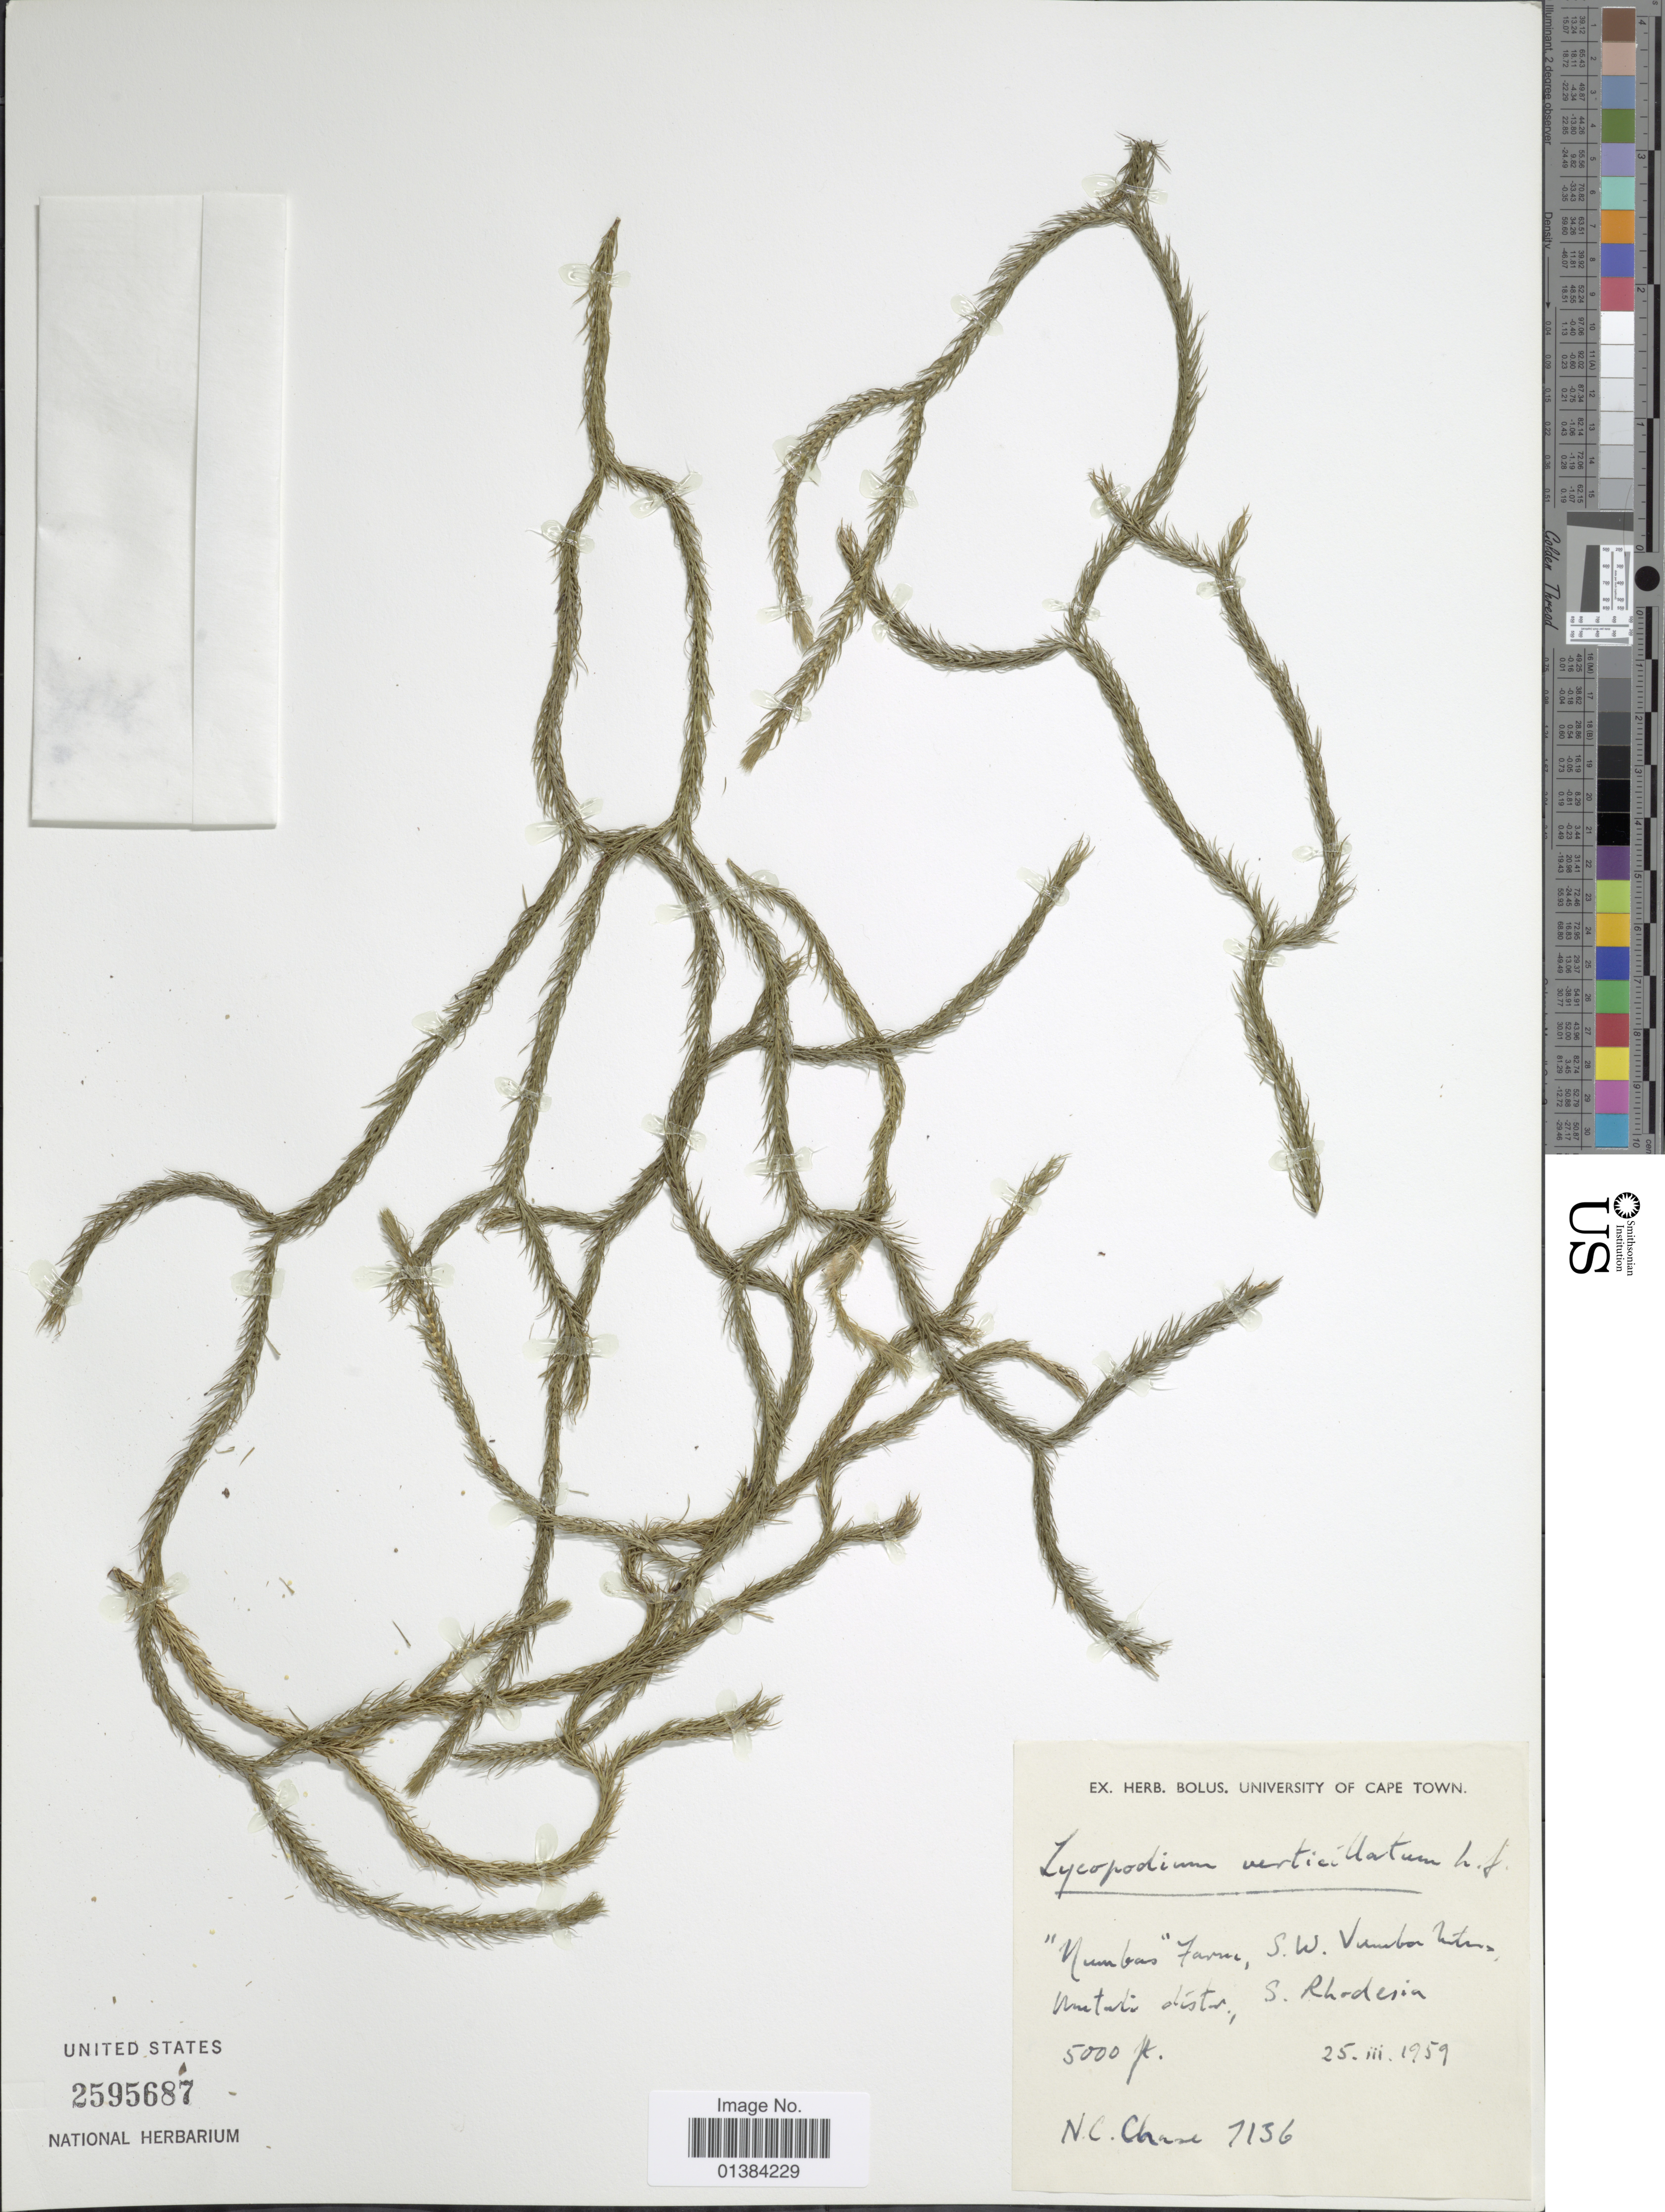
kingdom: Plantae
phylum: Tracheophyta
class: Lycopodiopsida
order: Lycopodiales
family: Lycopodiaceae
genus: Phlegmariurus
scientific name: Phlegmariurus verticillatus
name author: (L. f.) A. R. Field & Testo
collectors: N. C. Chase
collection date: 1959-03-25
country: Zimbabwe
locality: Numbas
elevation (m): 1524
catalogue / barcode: US 2595687